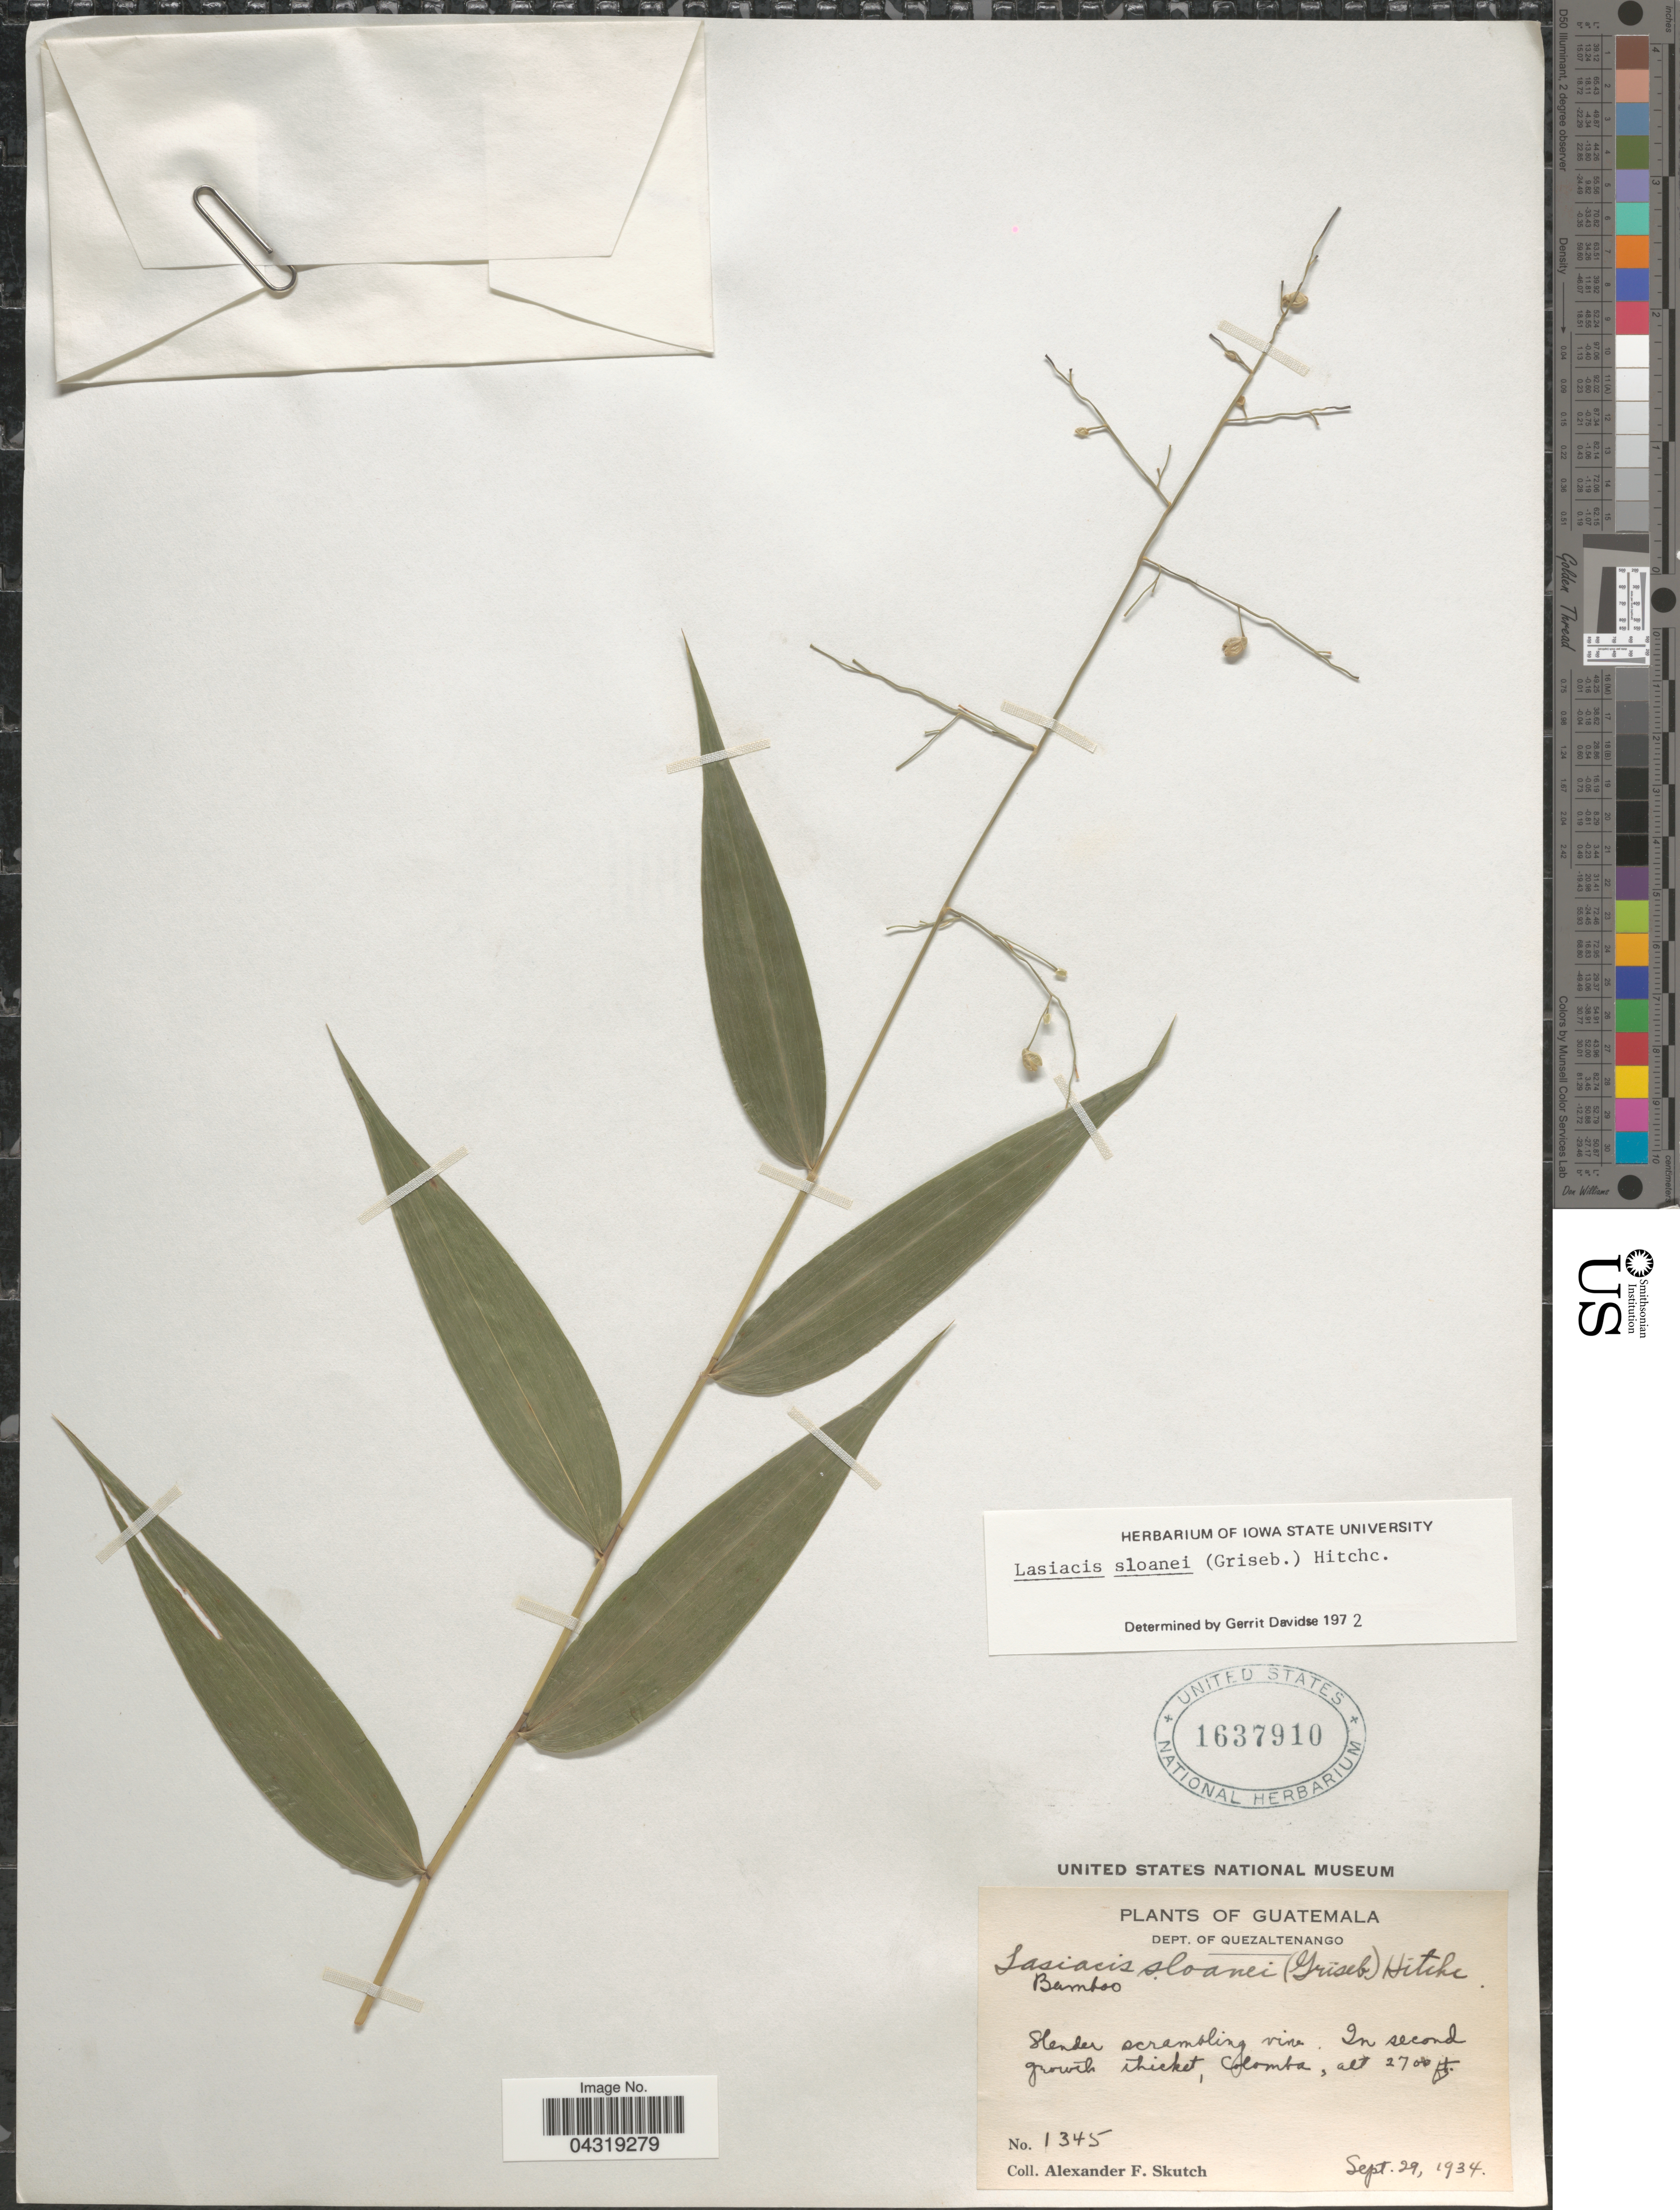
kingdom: Plantae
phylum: Tracheophyta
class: Liliopsida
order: Poales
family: Poaceae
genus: Lasiacis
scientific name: Lasiacis sloanei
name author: (Griseb.) Hitchc.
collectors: A. F. Skutch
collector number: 1345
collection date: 1934-09-29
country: Guatemala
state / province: Quetzaltenango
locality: Dept. of Quezaltenango. In second growth thicket, Colomba.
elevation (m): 823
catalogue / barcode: US 1637910